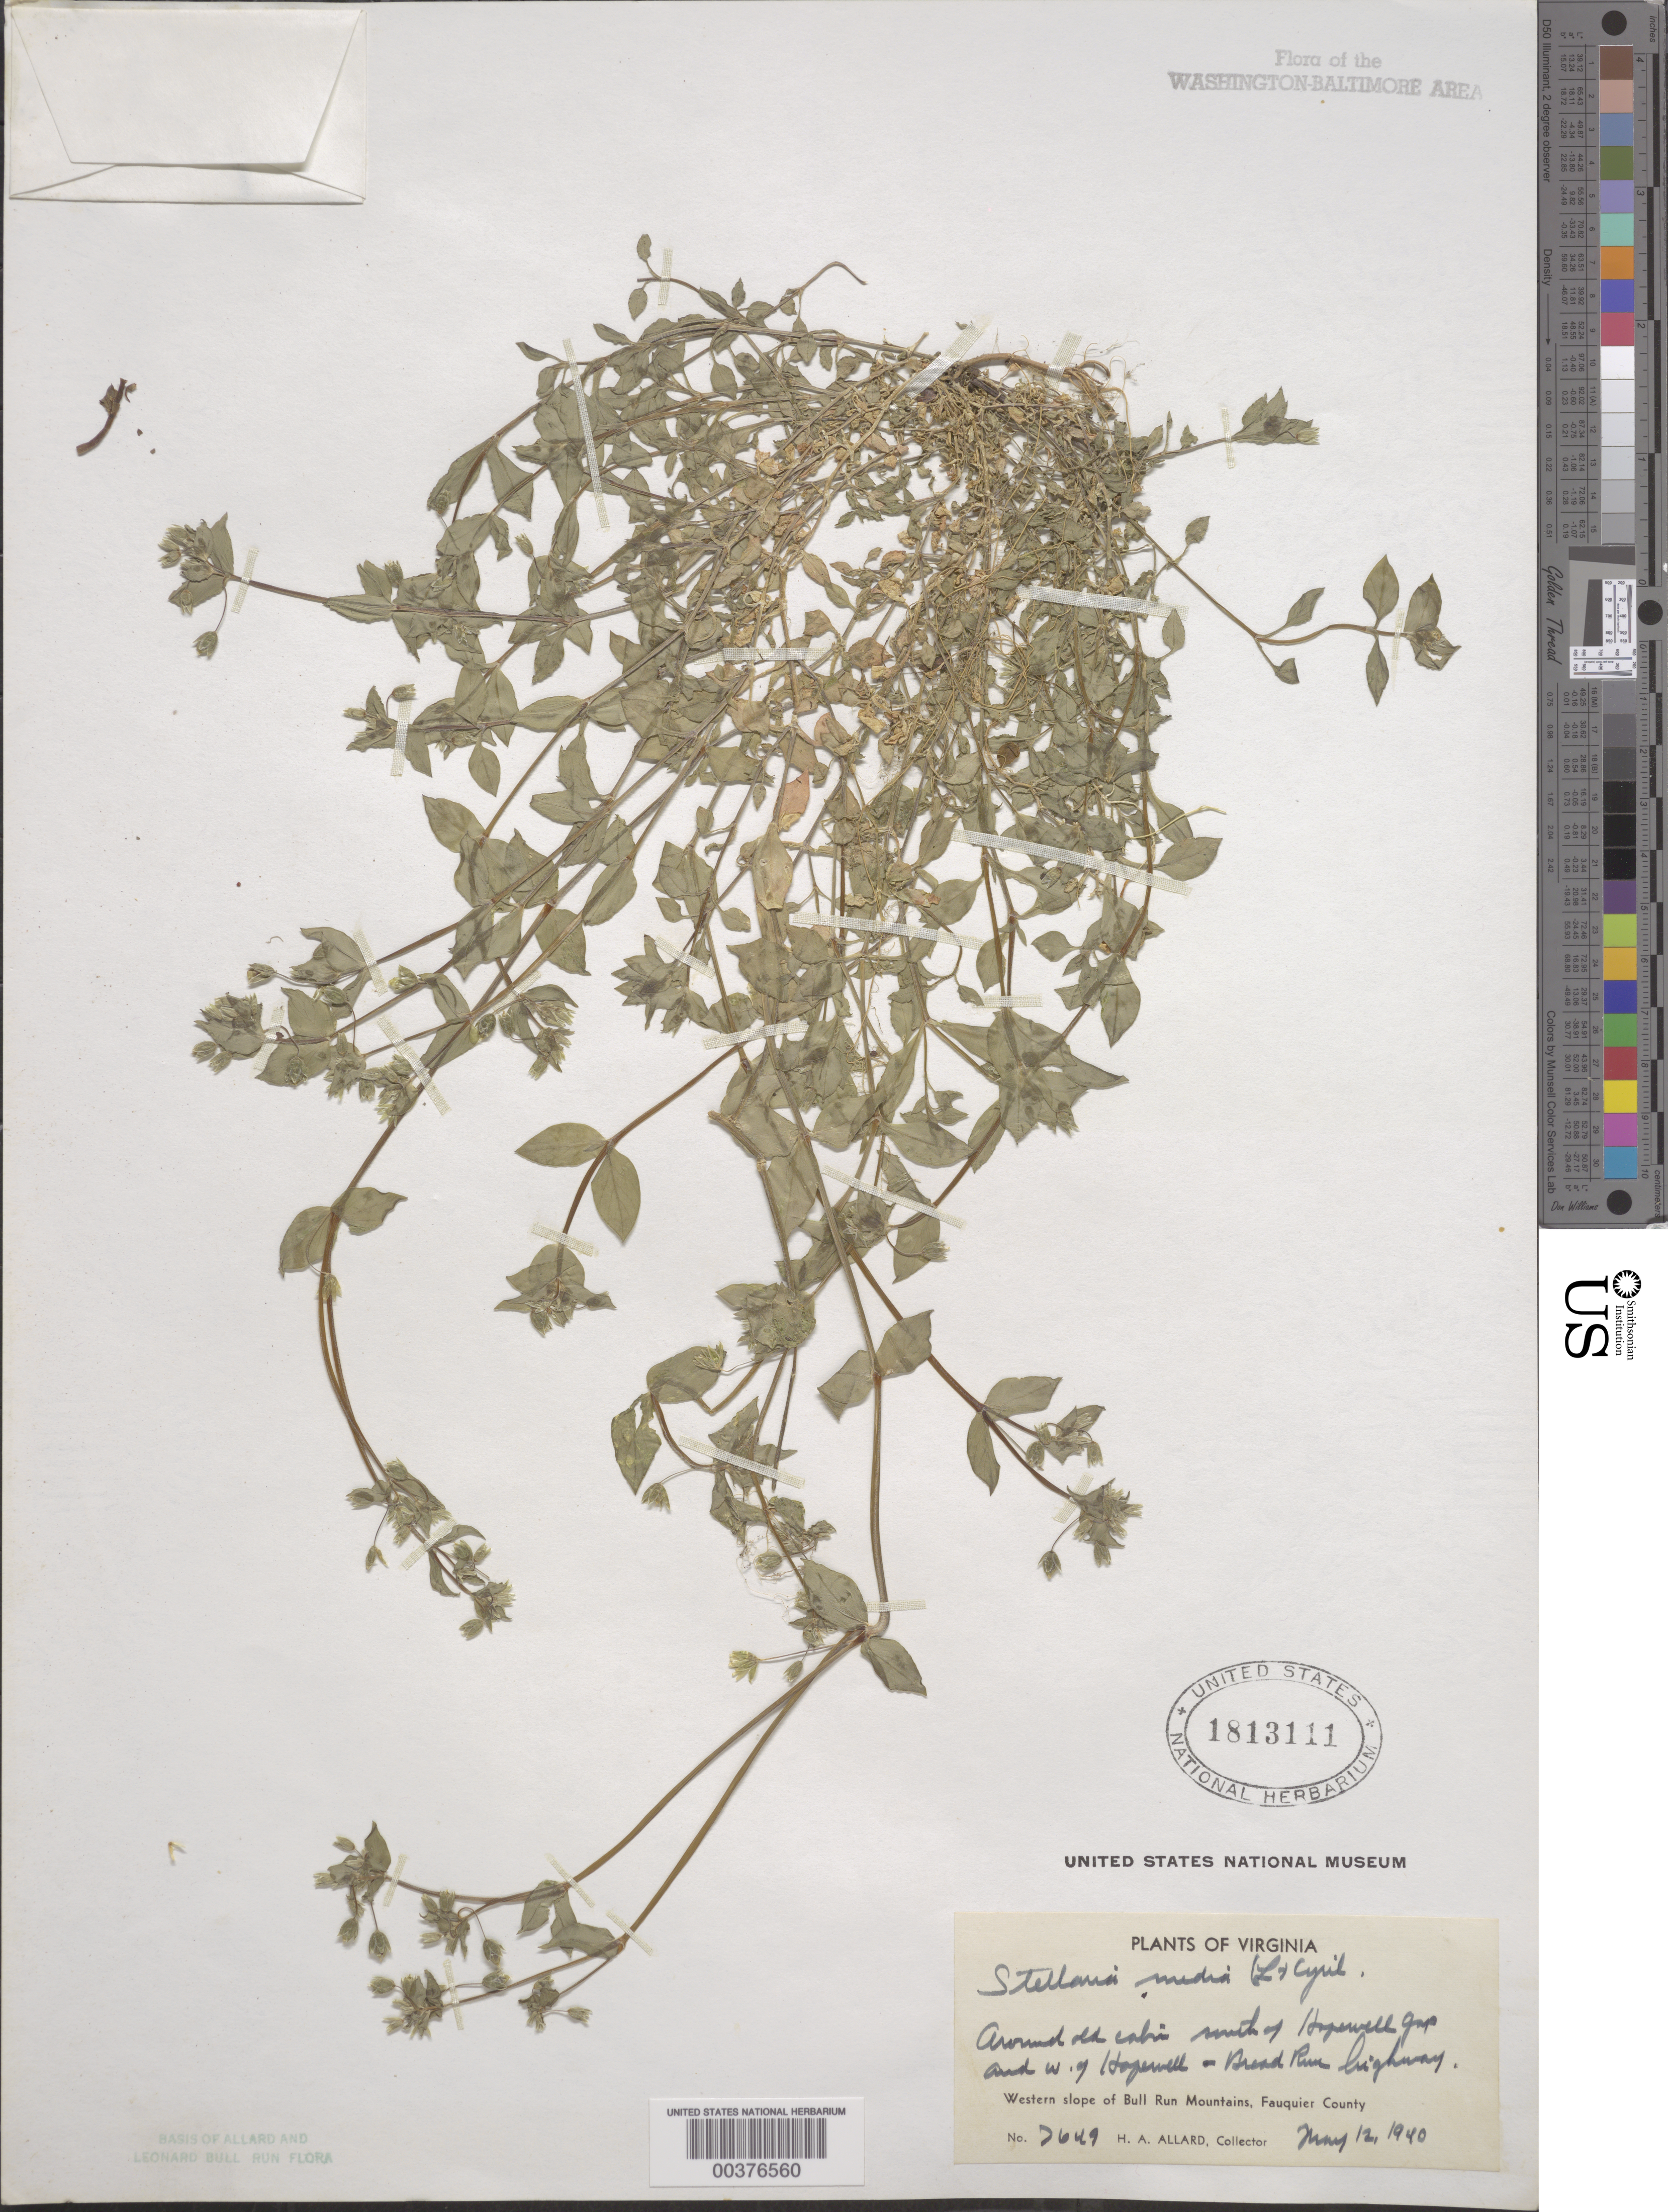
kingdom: Plantae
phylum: Tracheophyta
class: Magnoliopsida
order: Caryophyllales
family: Caryophyllaceae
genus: Stellaria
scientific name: Stellaria media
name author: (L.) Vill.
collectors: H. A. Allard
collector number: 7649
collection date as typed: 12 May 1940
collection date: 1940-05-12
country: United States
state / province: Virginia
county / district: Fauquier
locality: South of Hopewell Gap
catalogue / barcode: US 1813111